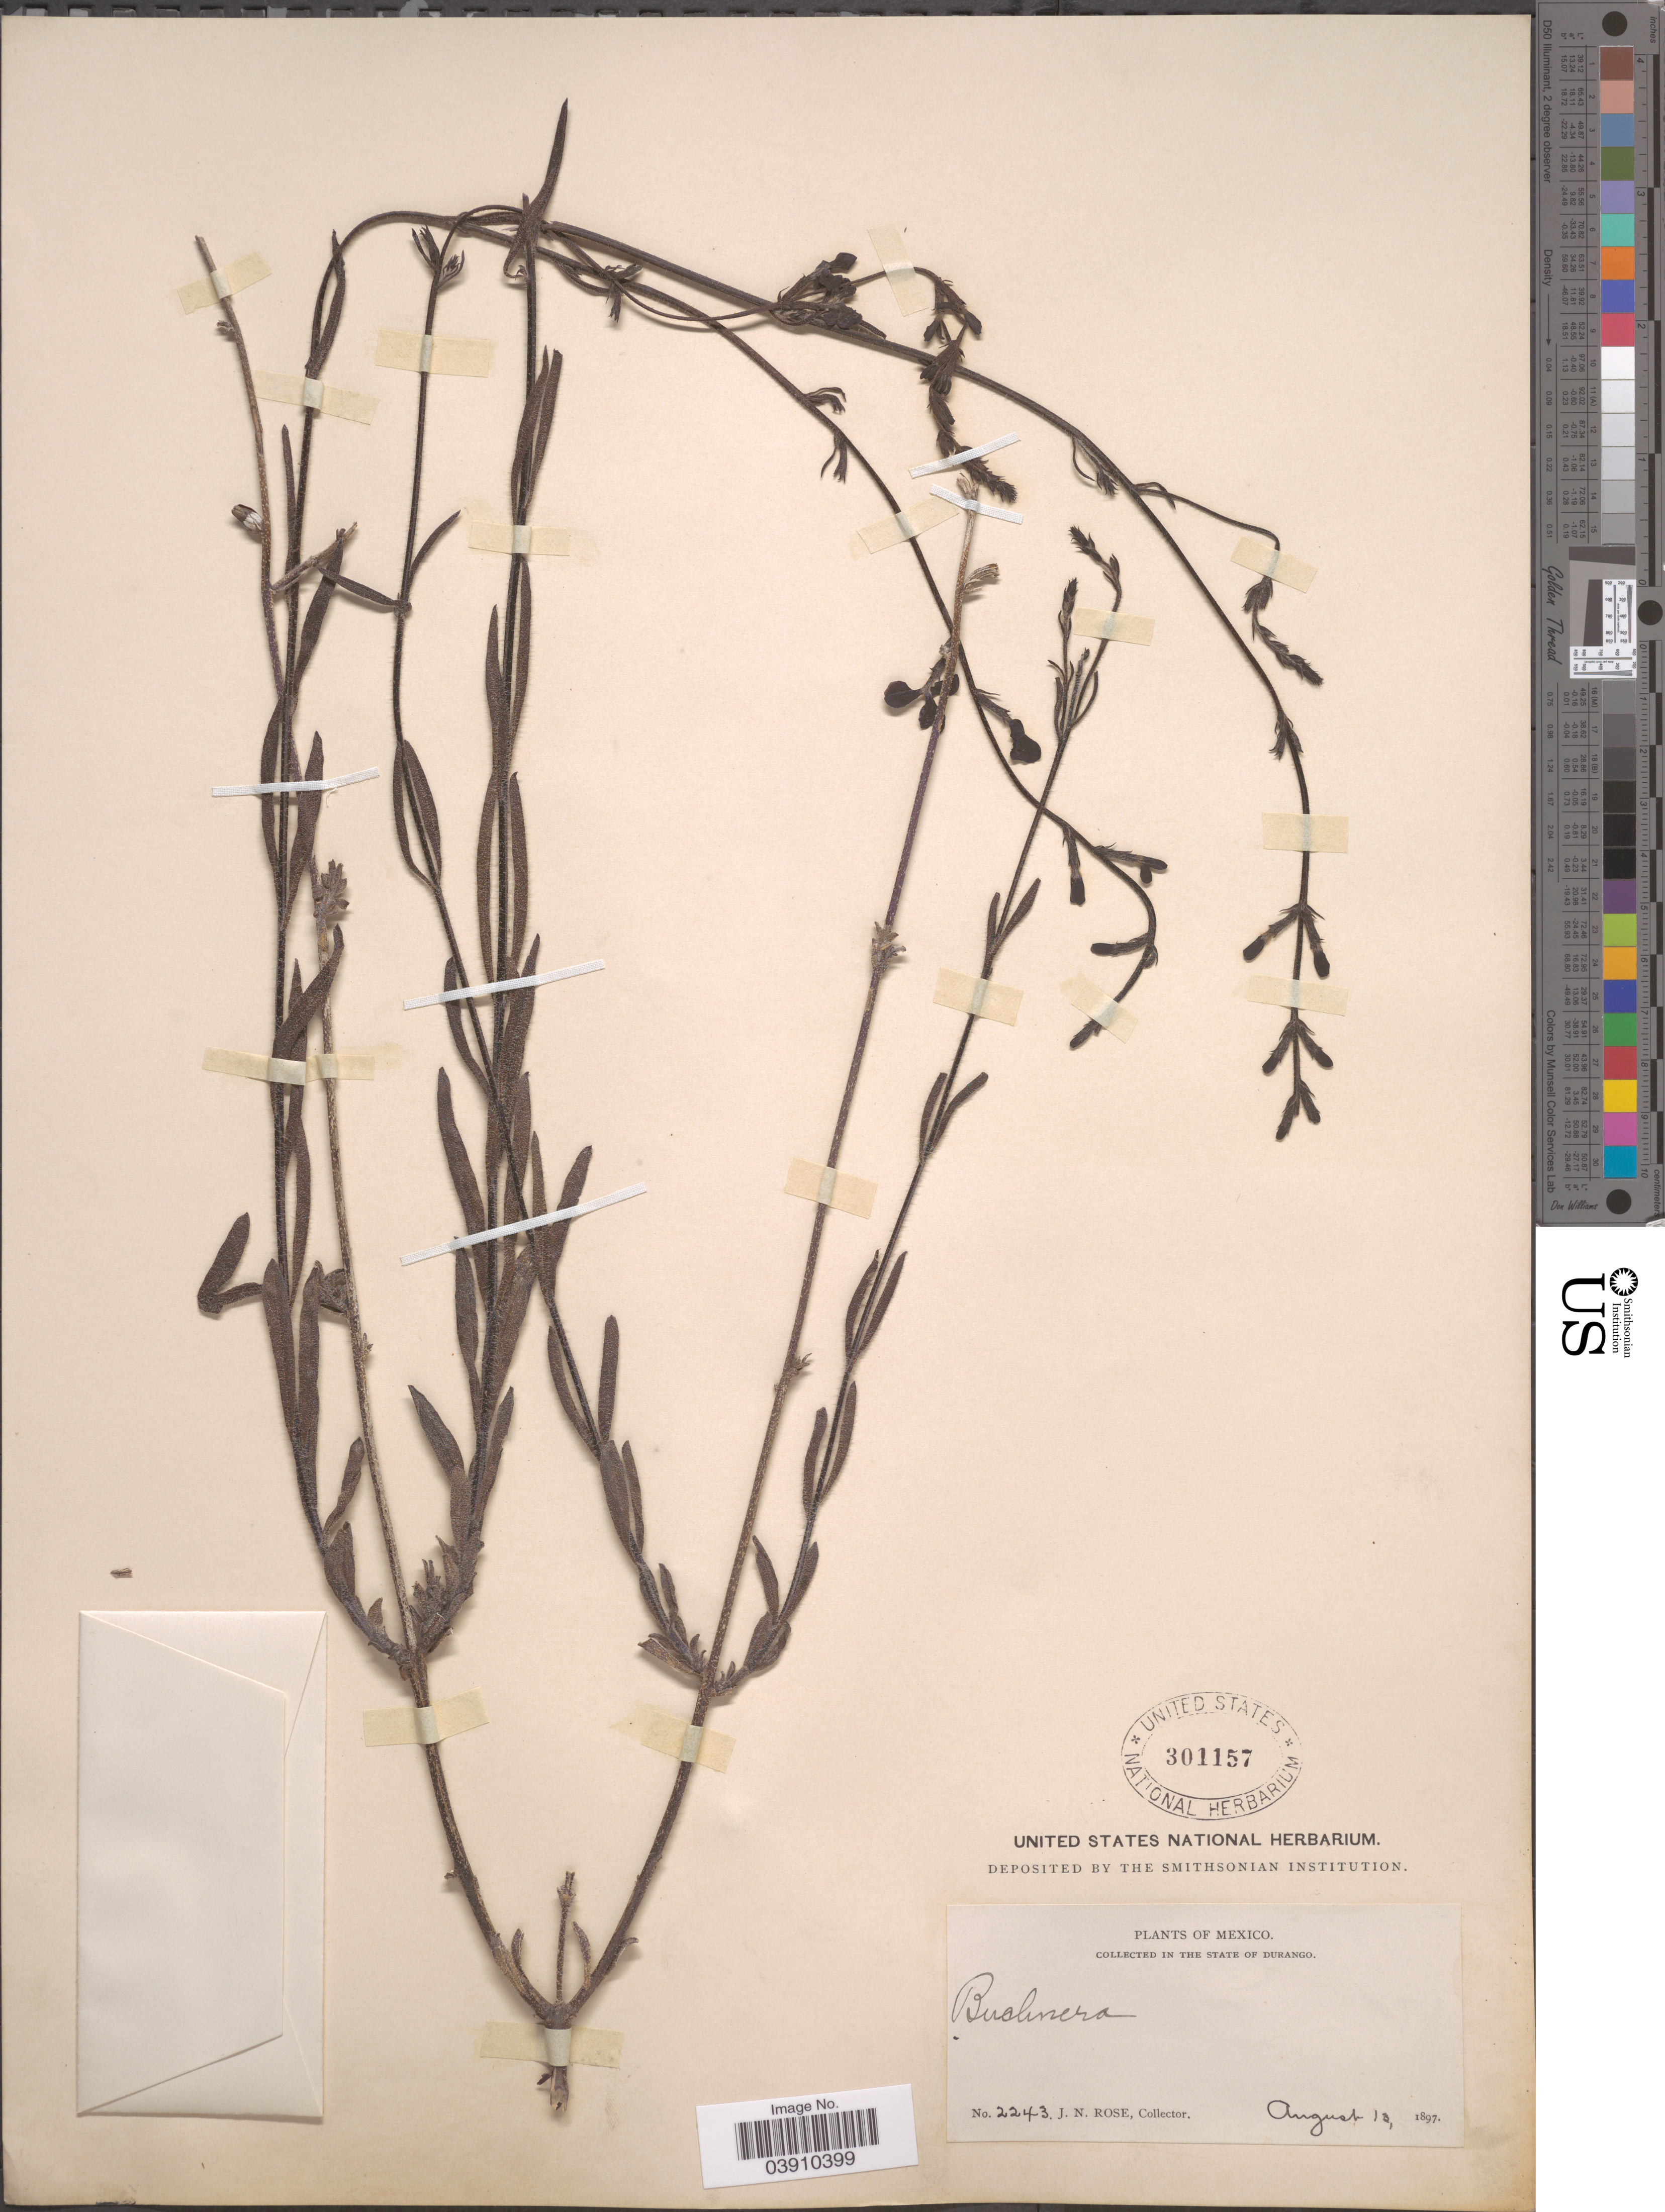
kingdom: Plantae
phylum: Tracheophyta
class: Magnoliopsida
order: Lamiales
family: Orobanchaceae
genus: Buchnera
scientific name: Buchnera sp.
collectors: J. N. Rose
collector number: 2243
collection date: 1897-08-13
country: Mexico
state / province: Durango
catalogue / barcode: US 301157